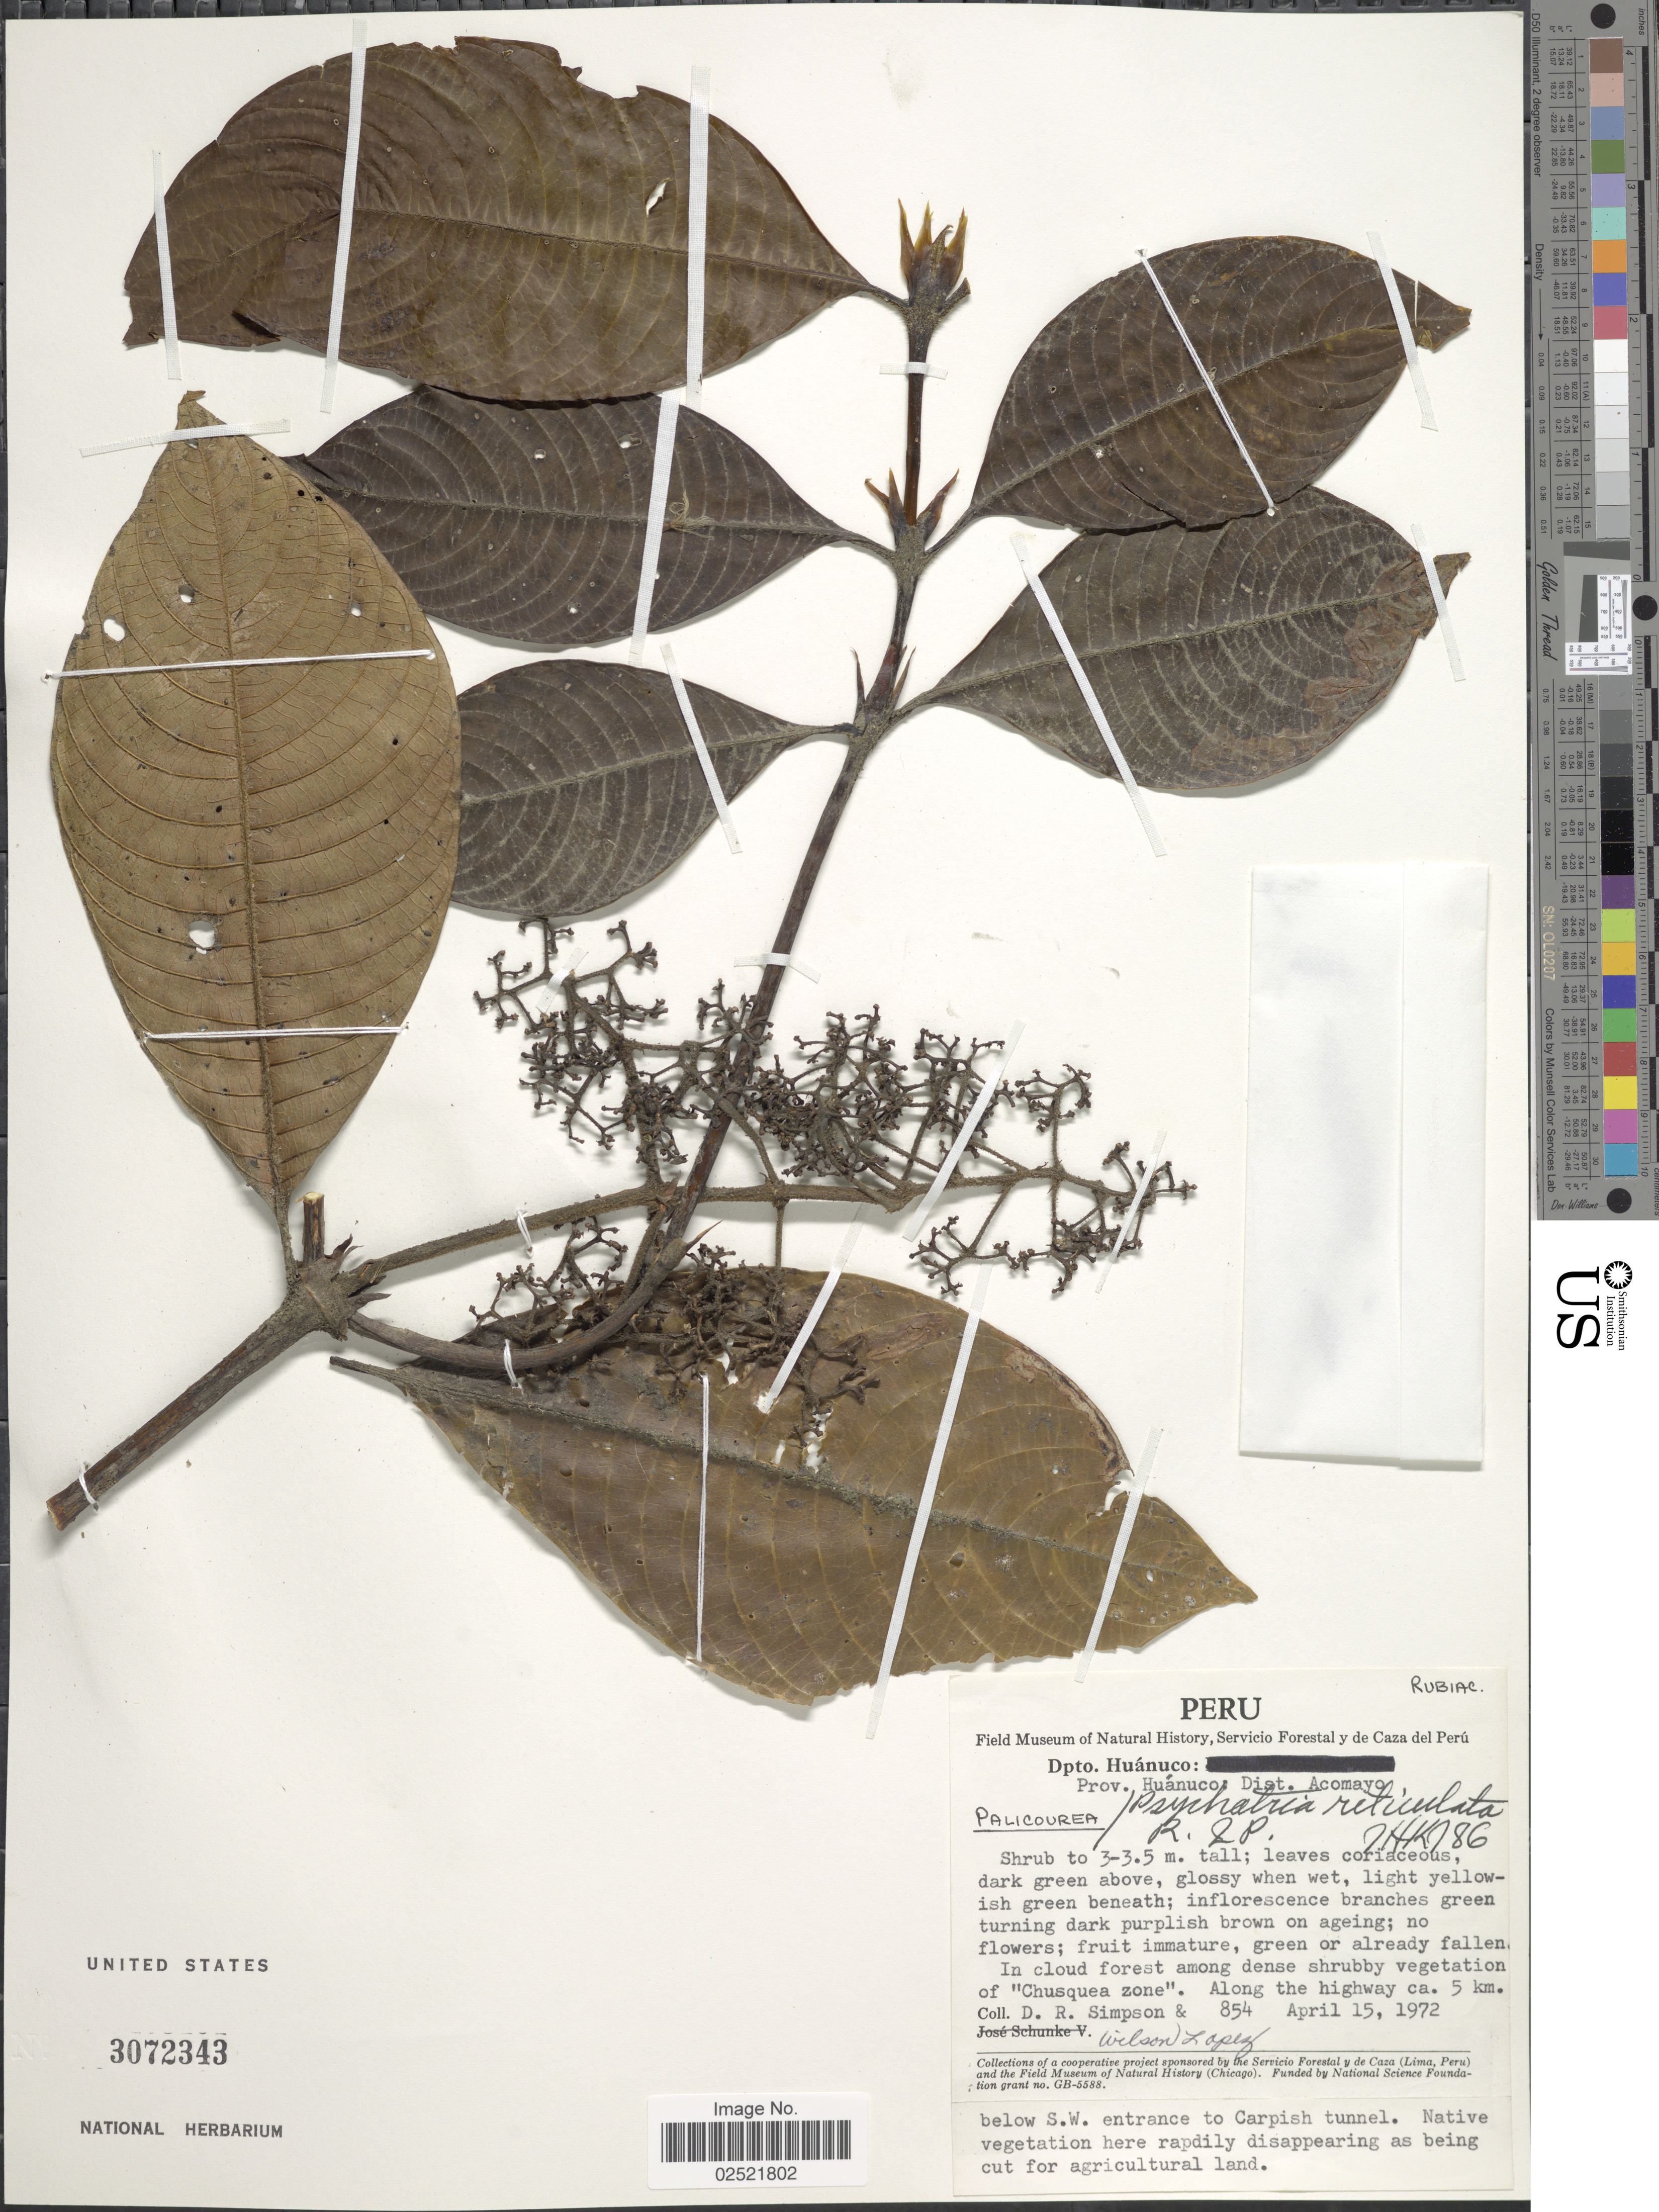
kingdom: Plantae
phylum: Tracheophyta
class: Magnoliopsida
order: Gentianales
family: Rubiaceae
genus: Psychotria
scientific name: Psychotria reticulata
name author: Ruiz & Pav.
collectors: D. R. Simpson & W. Lopez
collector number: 854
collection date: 1972-04-15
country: Peru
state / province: Huánuco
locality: Prov. Huanuco, Dist. Aocmayo, along the highway ca 5 km below S.W. entrance to Carpish tunnel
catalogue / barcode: US 3072343